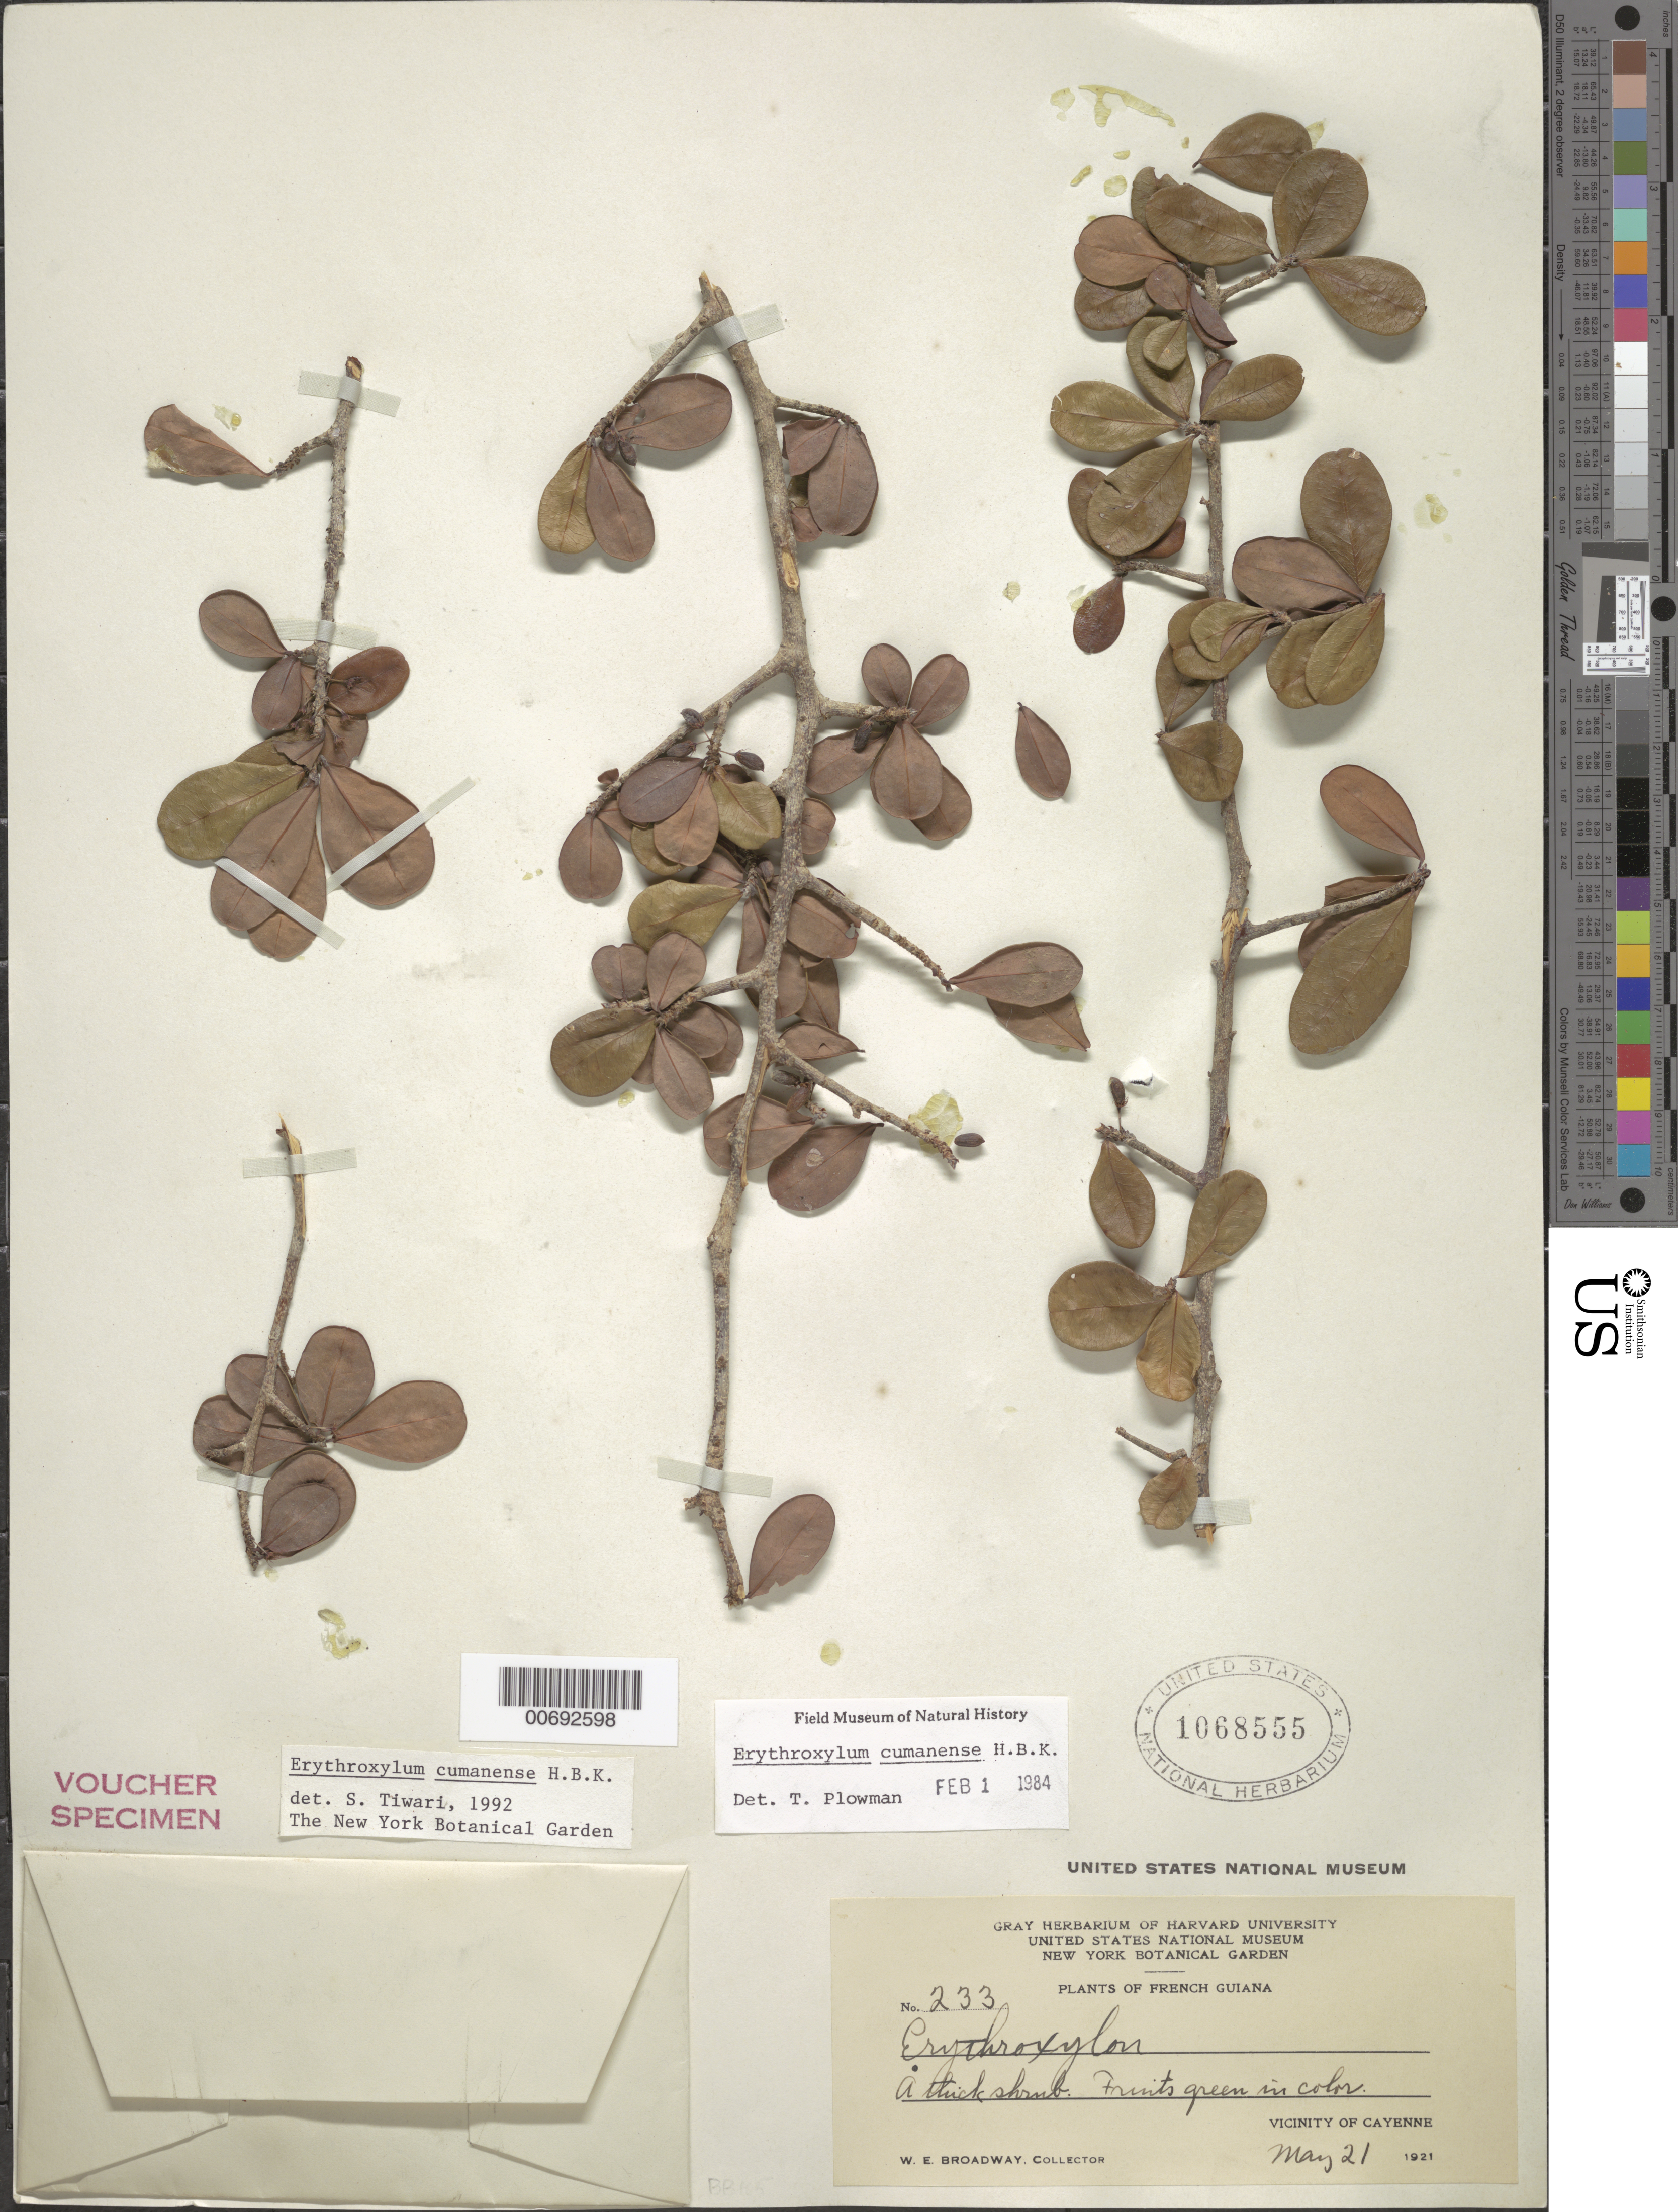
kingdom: Plantae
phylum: Tracheophyta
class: Magnoliopsida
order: Malpighiales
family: Erythroxylaceae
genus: Erythroxylum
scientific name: Erythroxylum cumanense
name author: Kunth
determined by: Tiwari, S.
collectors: W. E. Broadway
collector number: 233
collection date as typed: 21-May-21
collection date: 1921-05-21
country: French Guiana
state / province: Cayenne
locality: Cayenne, vic.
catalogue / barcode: US 1068555